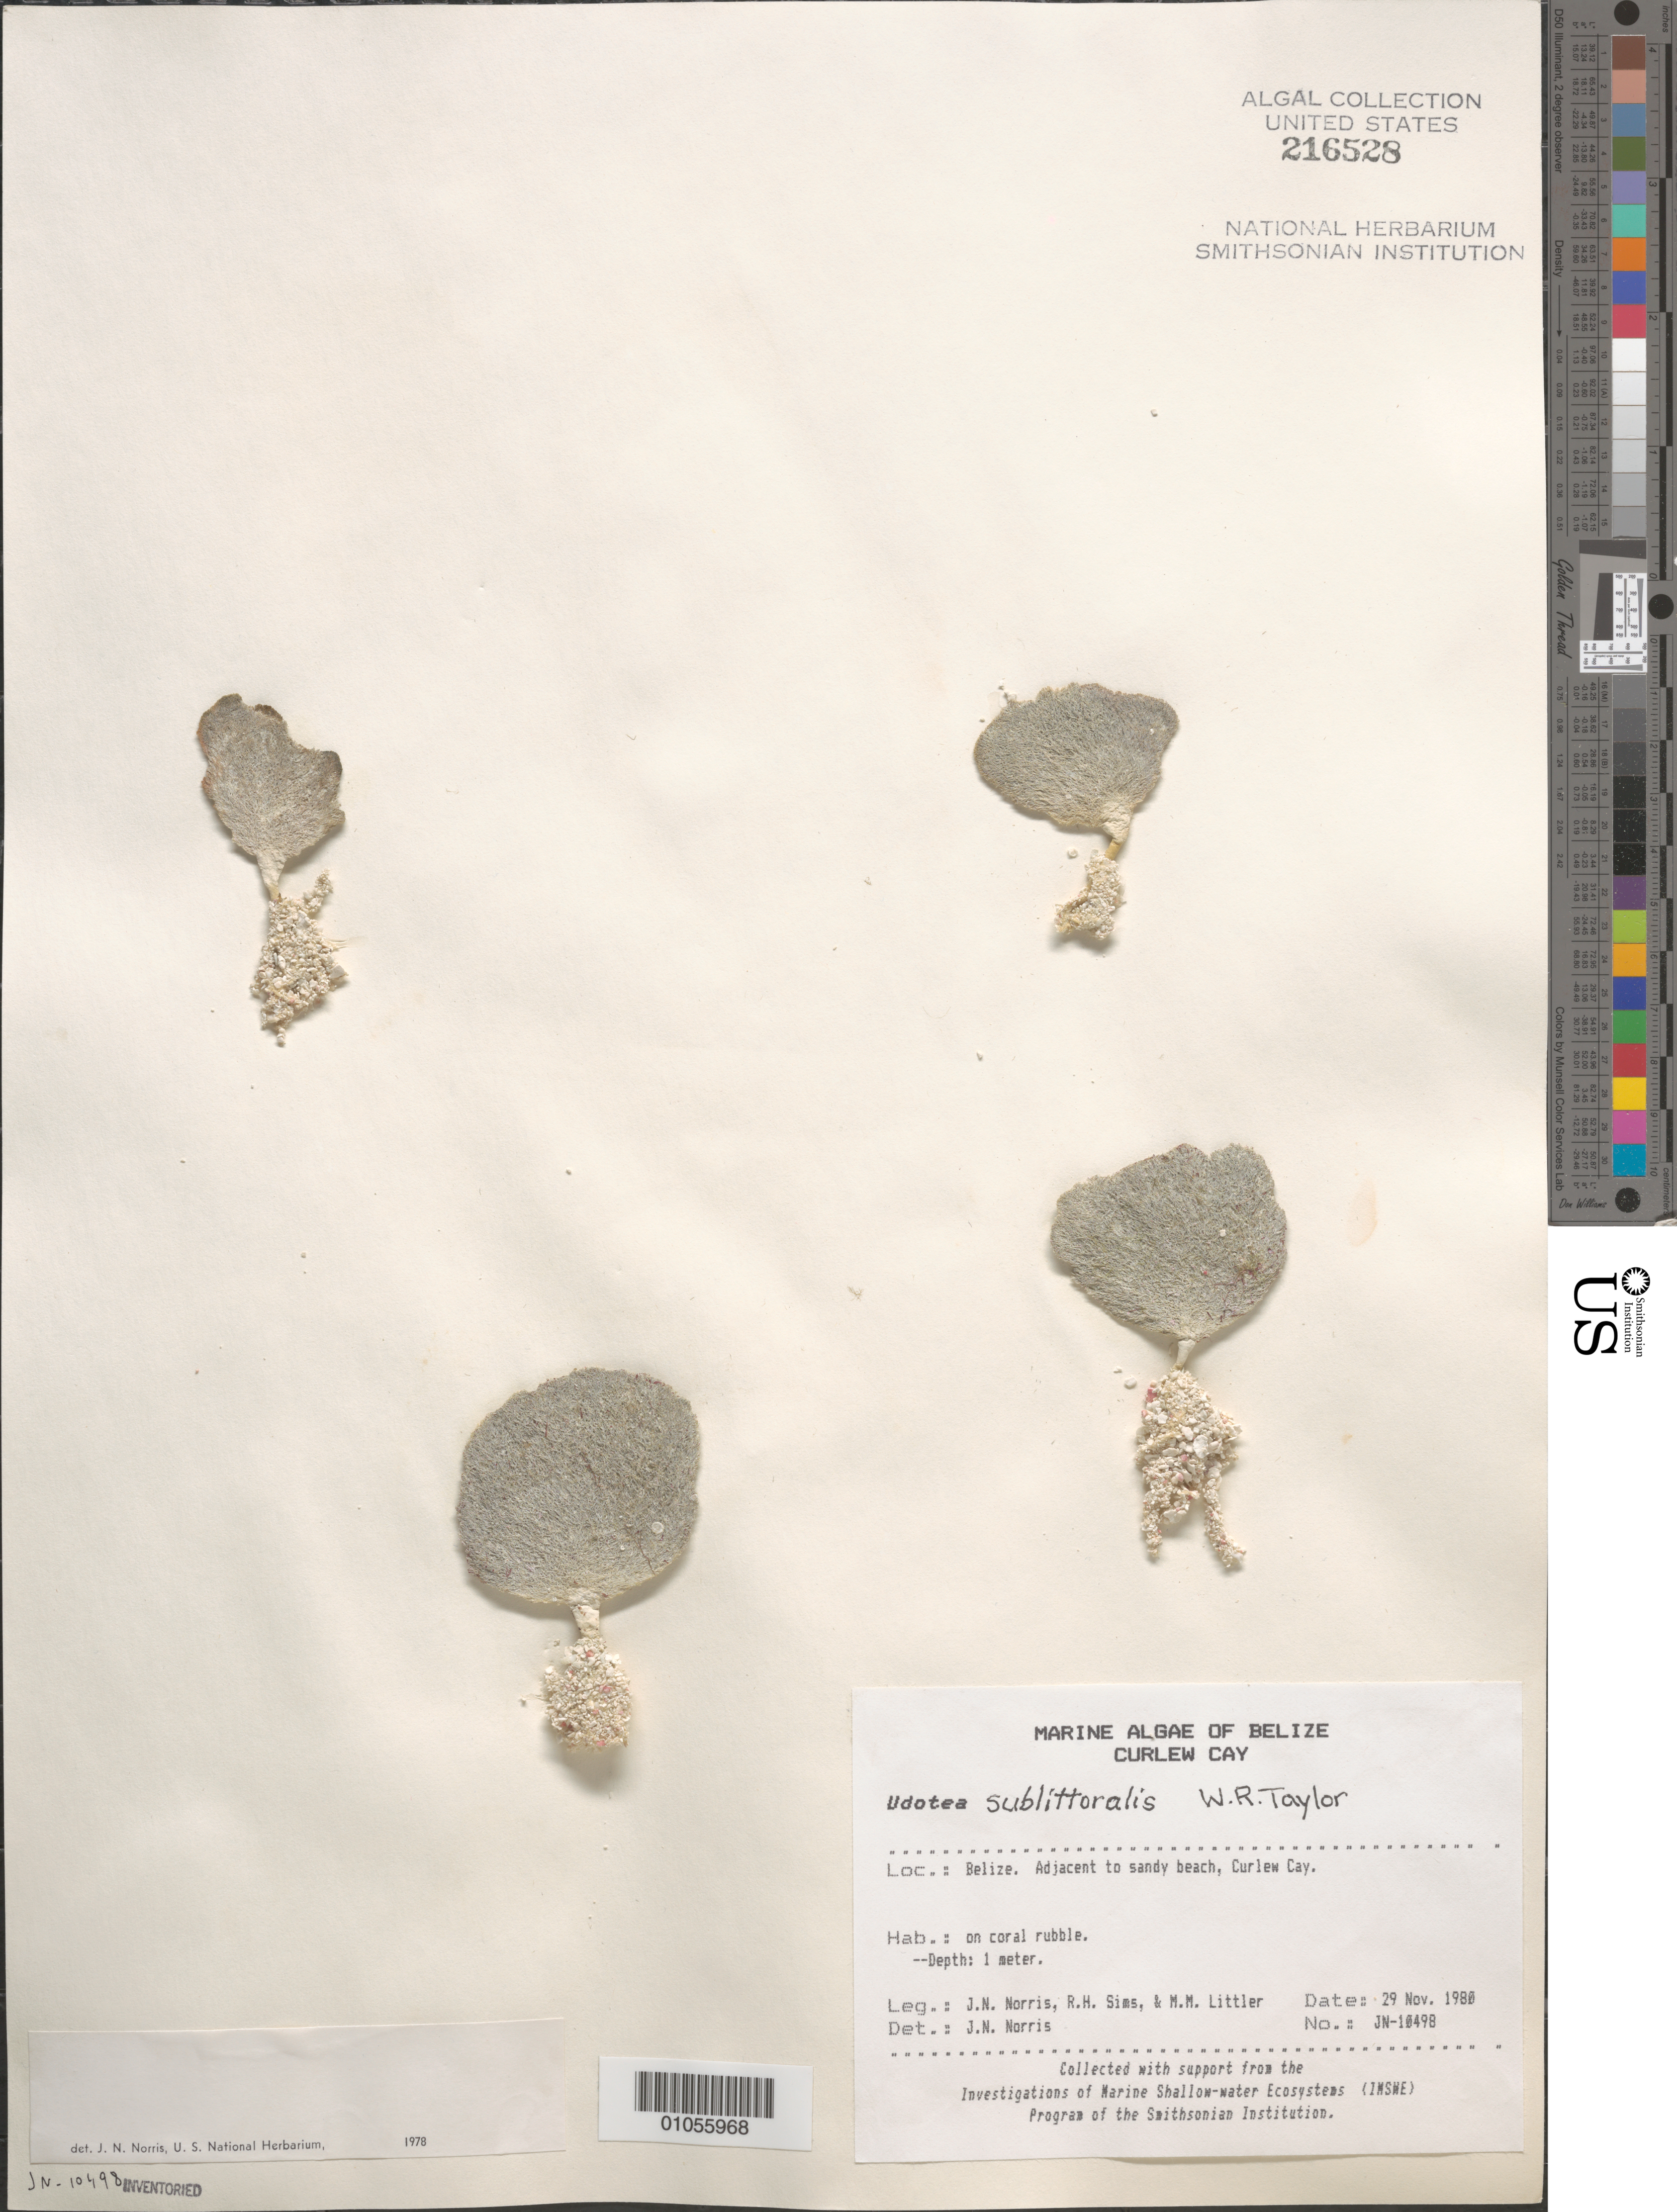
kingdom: Plantae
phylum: Chlorophyta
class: Ulvophyceae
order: Bryopsidales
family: Udoteaceae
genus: Udotea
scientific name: Udotea sublittoralis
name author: W.R. Taylor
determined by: Norris, James N.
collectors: J. N. Norris, R. H. Sims & M. M. Littler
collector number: JN-10498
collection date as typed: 29 Nov 1980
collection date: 1980-11-29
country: Belize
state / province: Stann Creek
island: Curlew Cay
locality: Adjacent to sandy beach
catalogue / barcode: US 216528